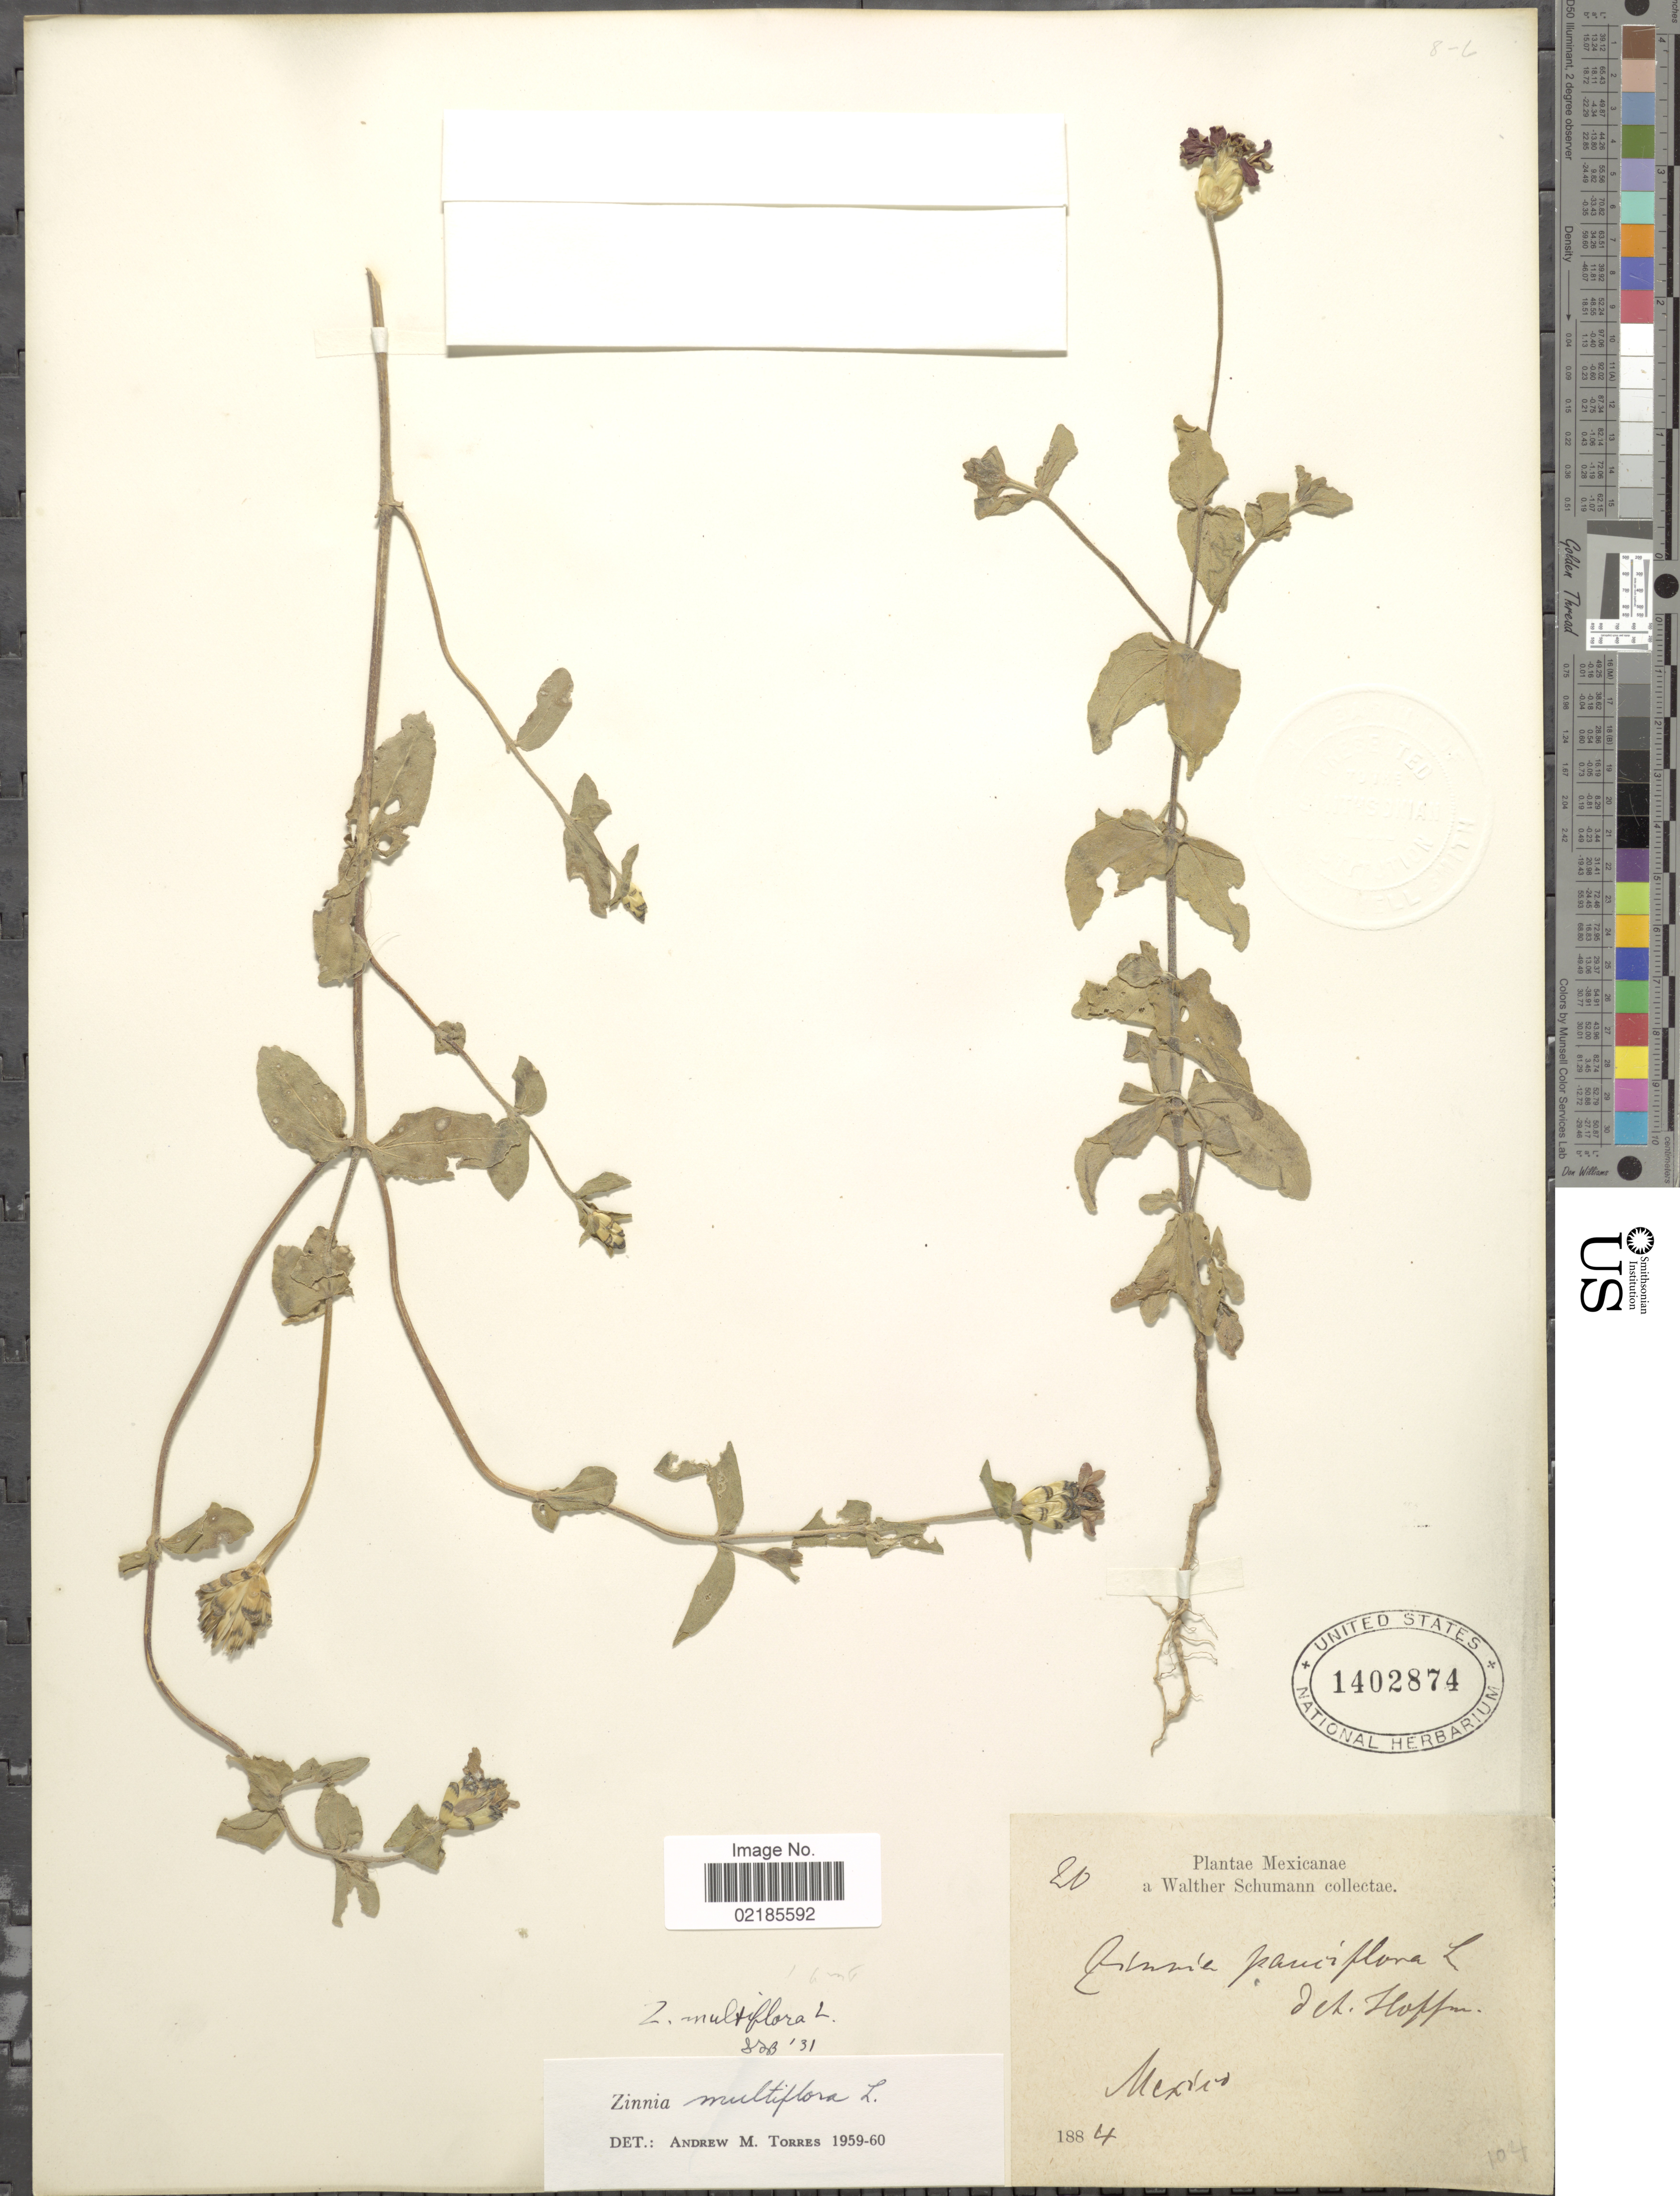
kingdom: Plantae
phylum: Tracheophyta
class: Magnoliopsida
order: Asterales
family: Asteraceae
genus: Zinnia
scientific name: Zinnia peruviana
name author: (L.) L.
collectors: W. Schumann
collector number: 20*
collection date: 1884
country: Mexico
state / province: México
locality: Mexicanae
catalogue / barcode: US 1402874